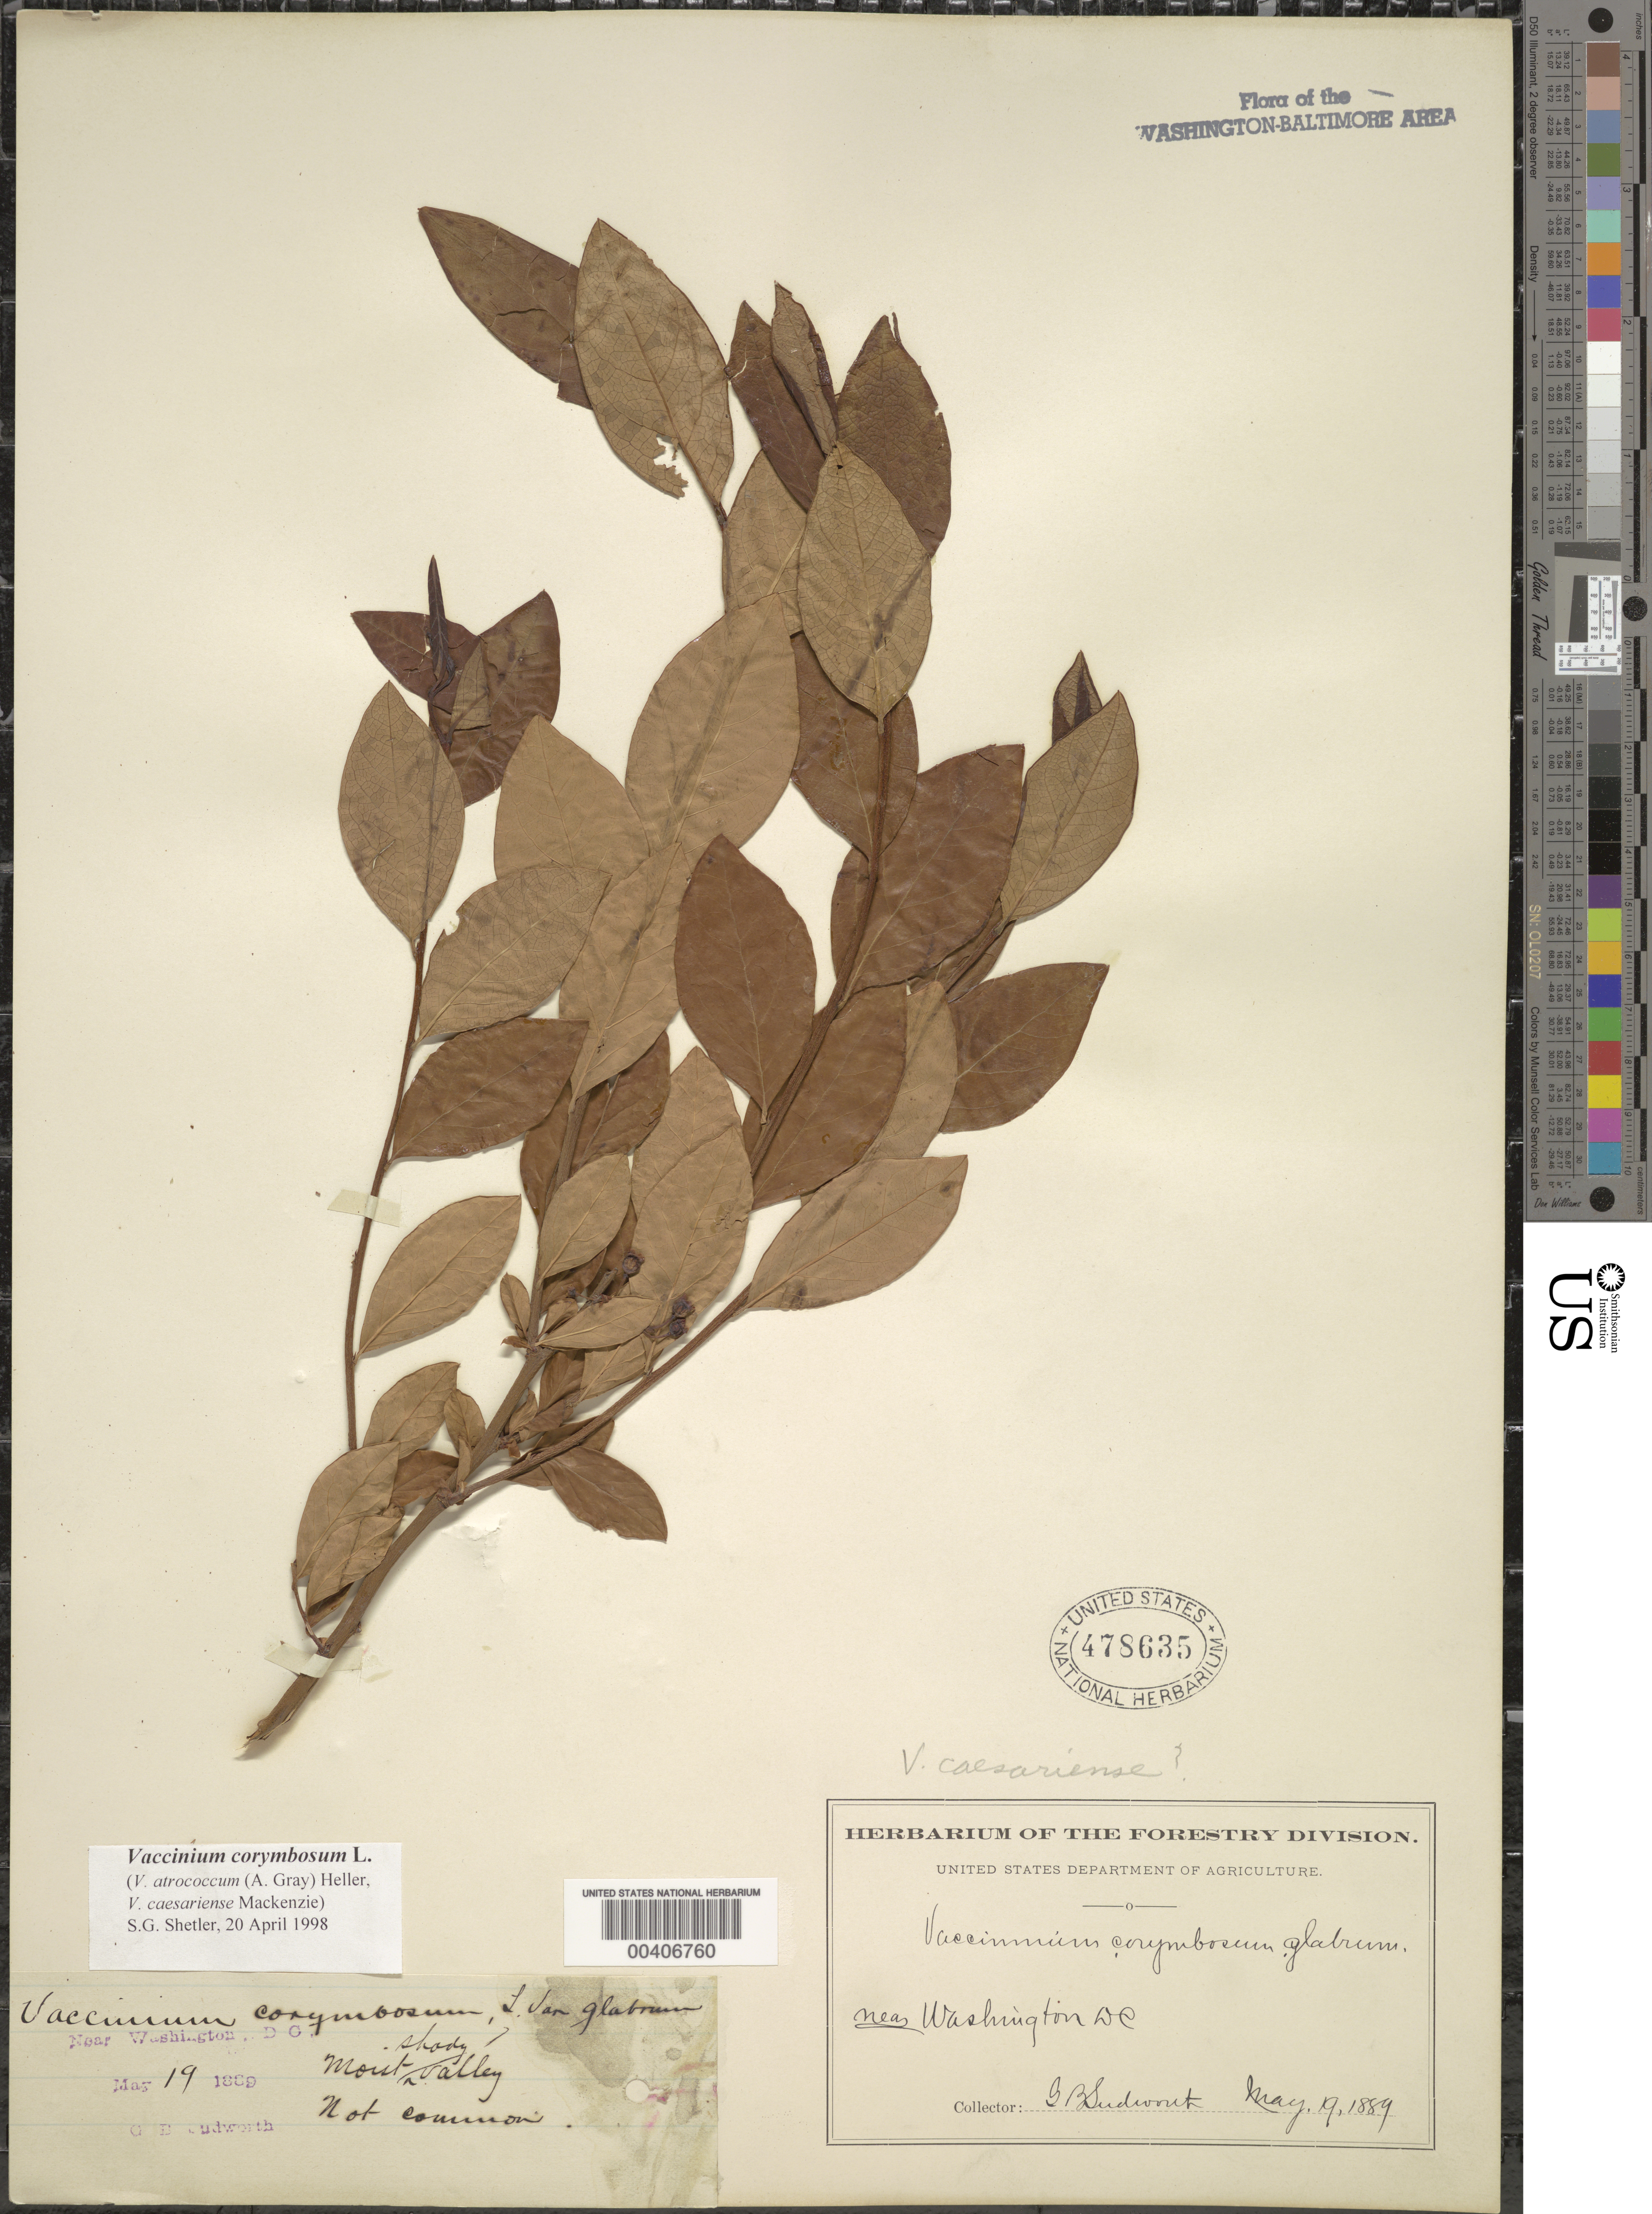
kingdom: Plantae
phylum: Tracheophyta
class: Magnoliopsida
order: Ericales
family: Ericaceae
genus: Vaccinium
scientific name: Vaccinium corymbosum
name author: L.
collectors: G. B. Sudworth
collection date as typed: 19 May 1889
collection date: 1889-05-19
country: United States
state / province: District of Columbia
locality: Washington DC Area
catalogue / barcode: US 478635